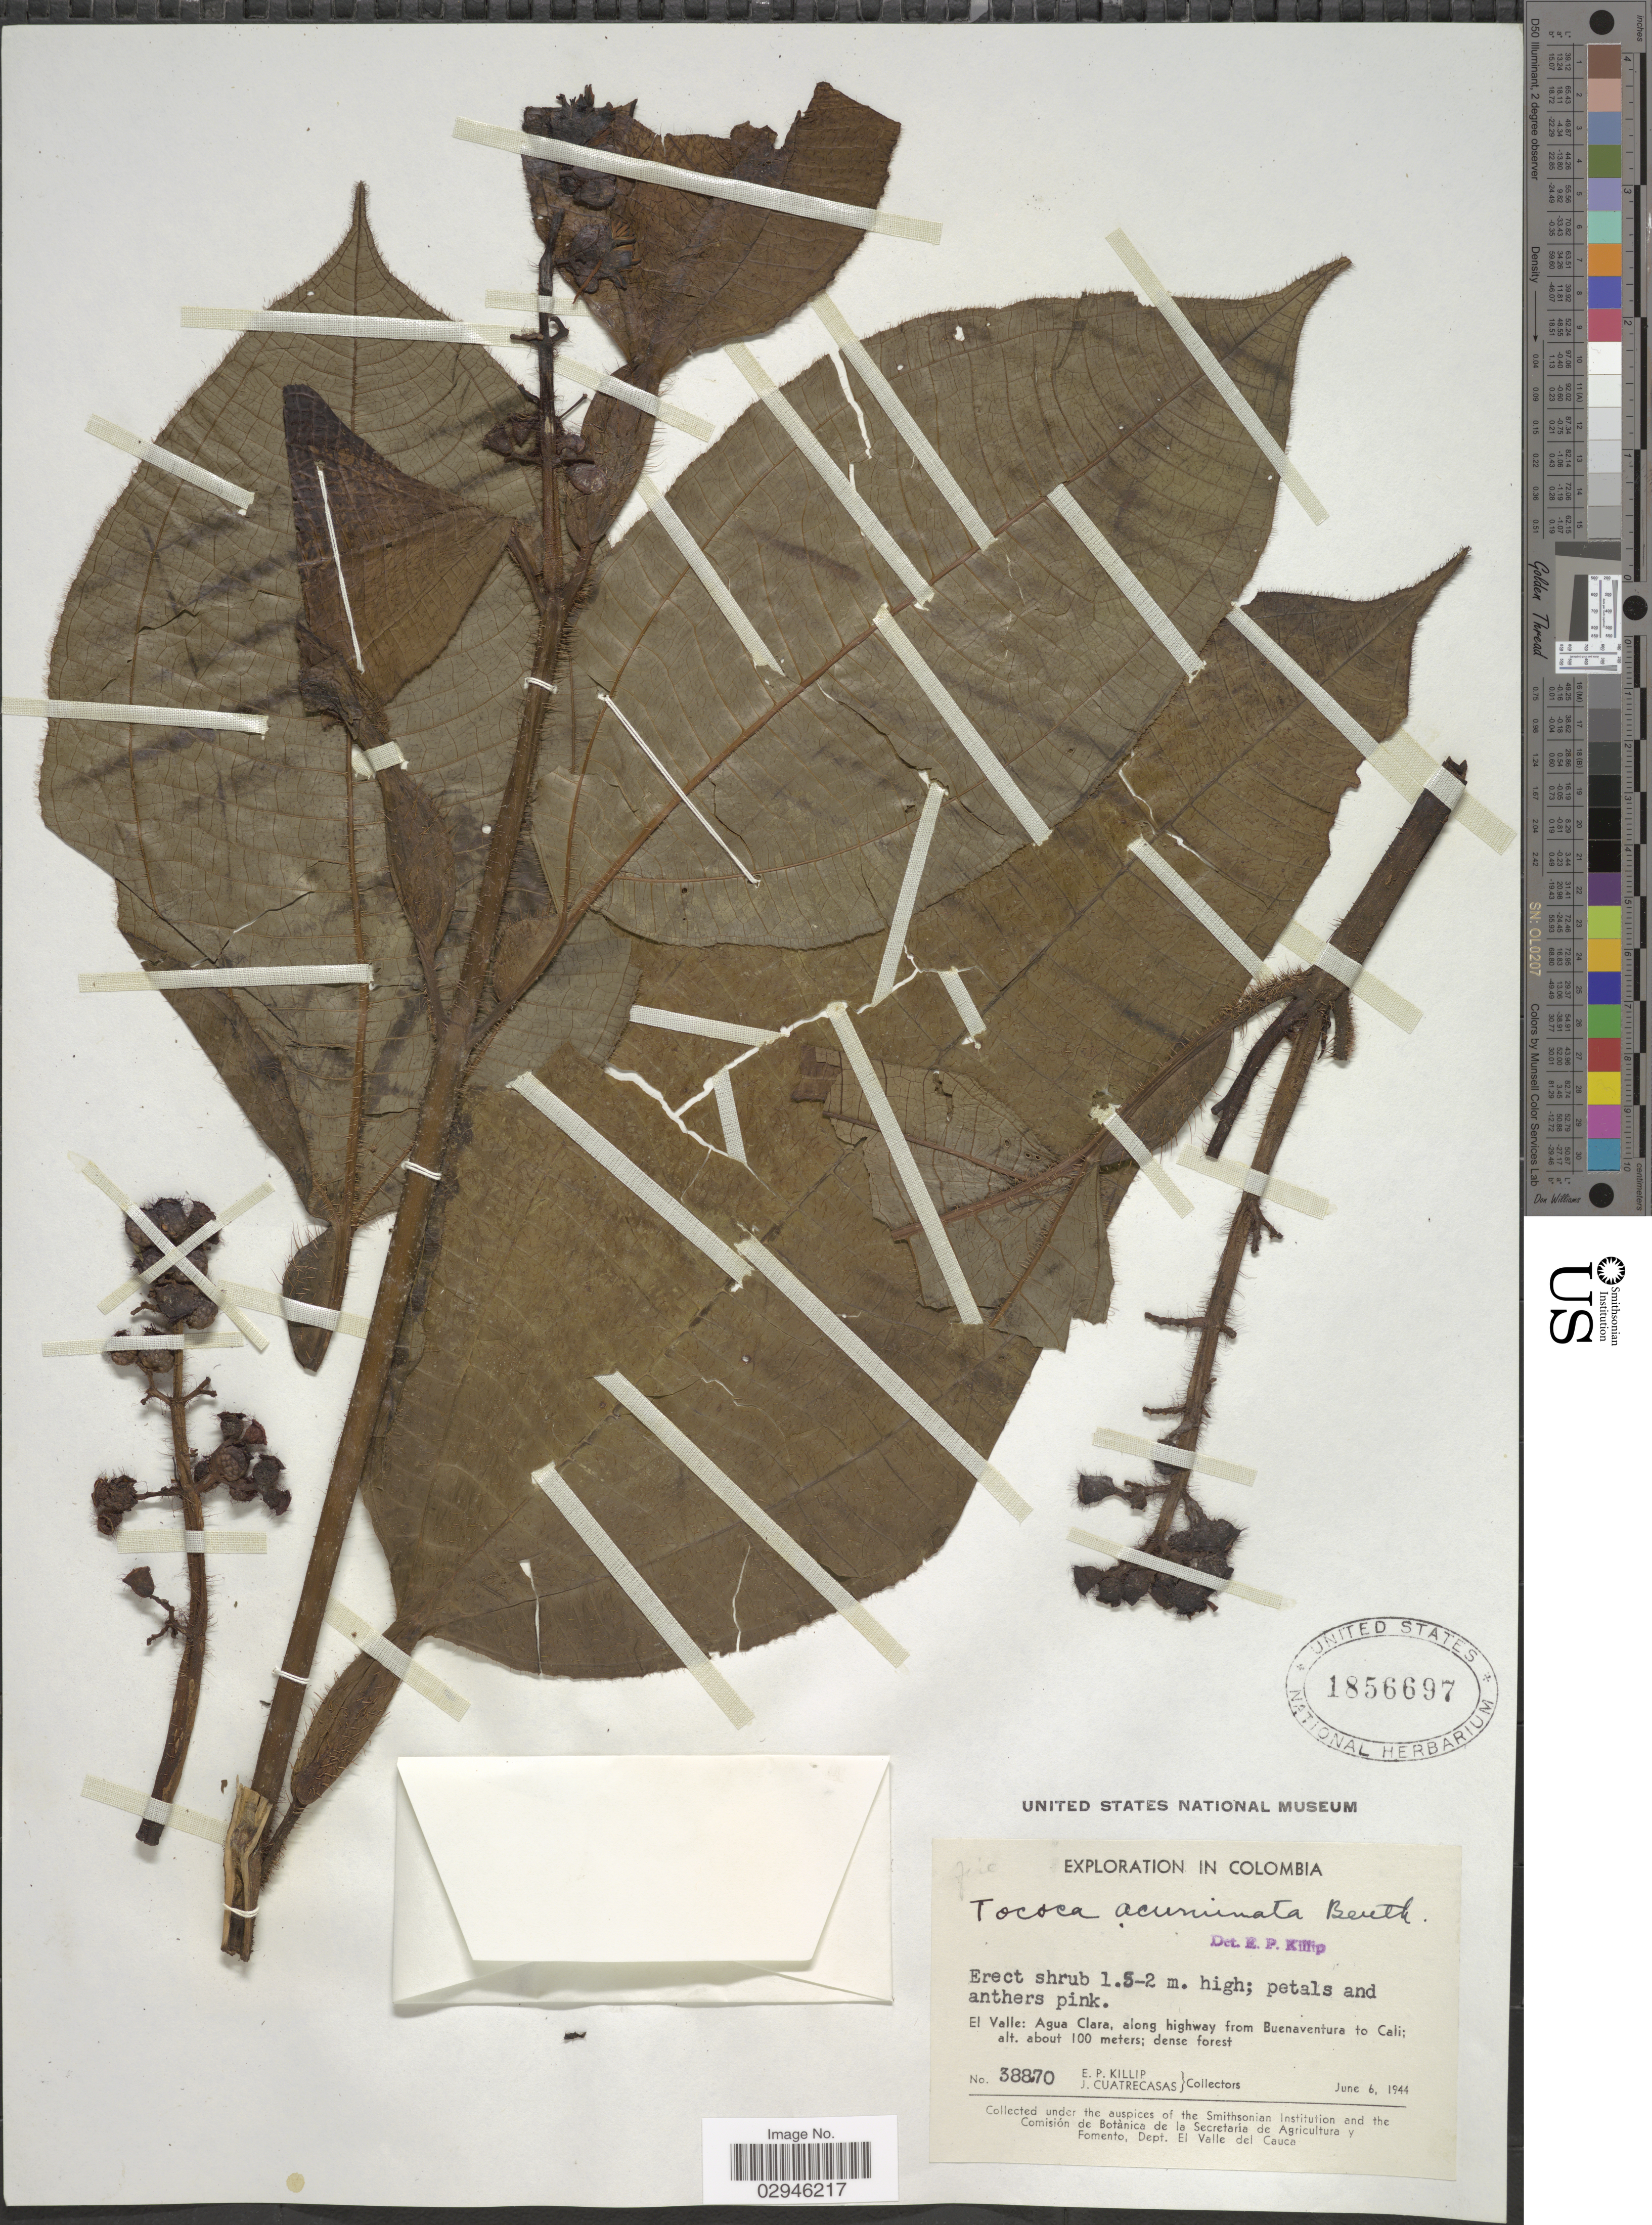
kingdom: Plantae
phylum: Tracheophyta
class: Magnoliopsida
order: Myrtales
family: Melastomataceae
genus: Tococa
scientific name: Tococa acuminata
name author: Benth.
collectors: E. P. Killip & J. Cuatrecasas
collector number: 38870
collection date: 1944-06-06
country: Colombia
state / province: Valle del Cauca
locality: El Valle: Agua Clara, along highway from Buenaventura to Cali.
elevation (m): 100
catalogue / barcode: US 1856697